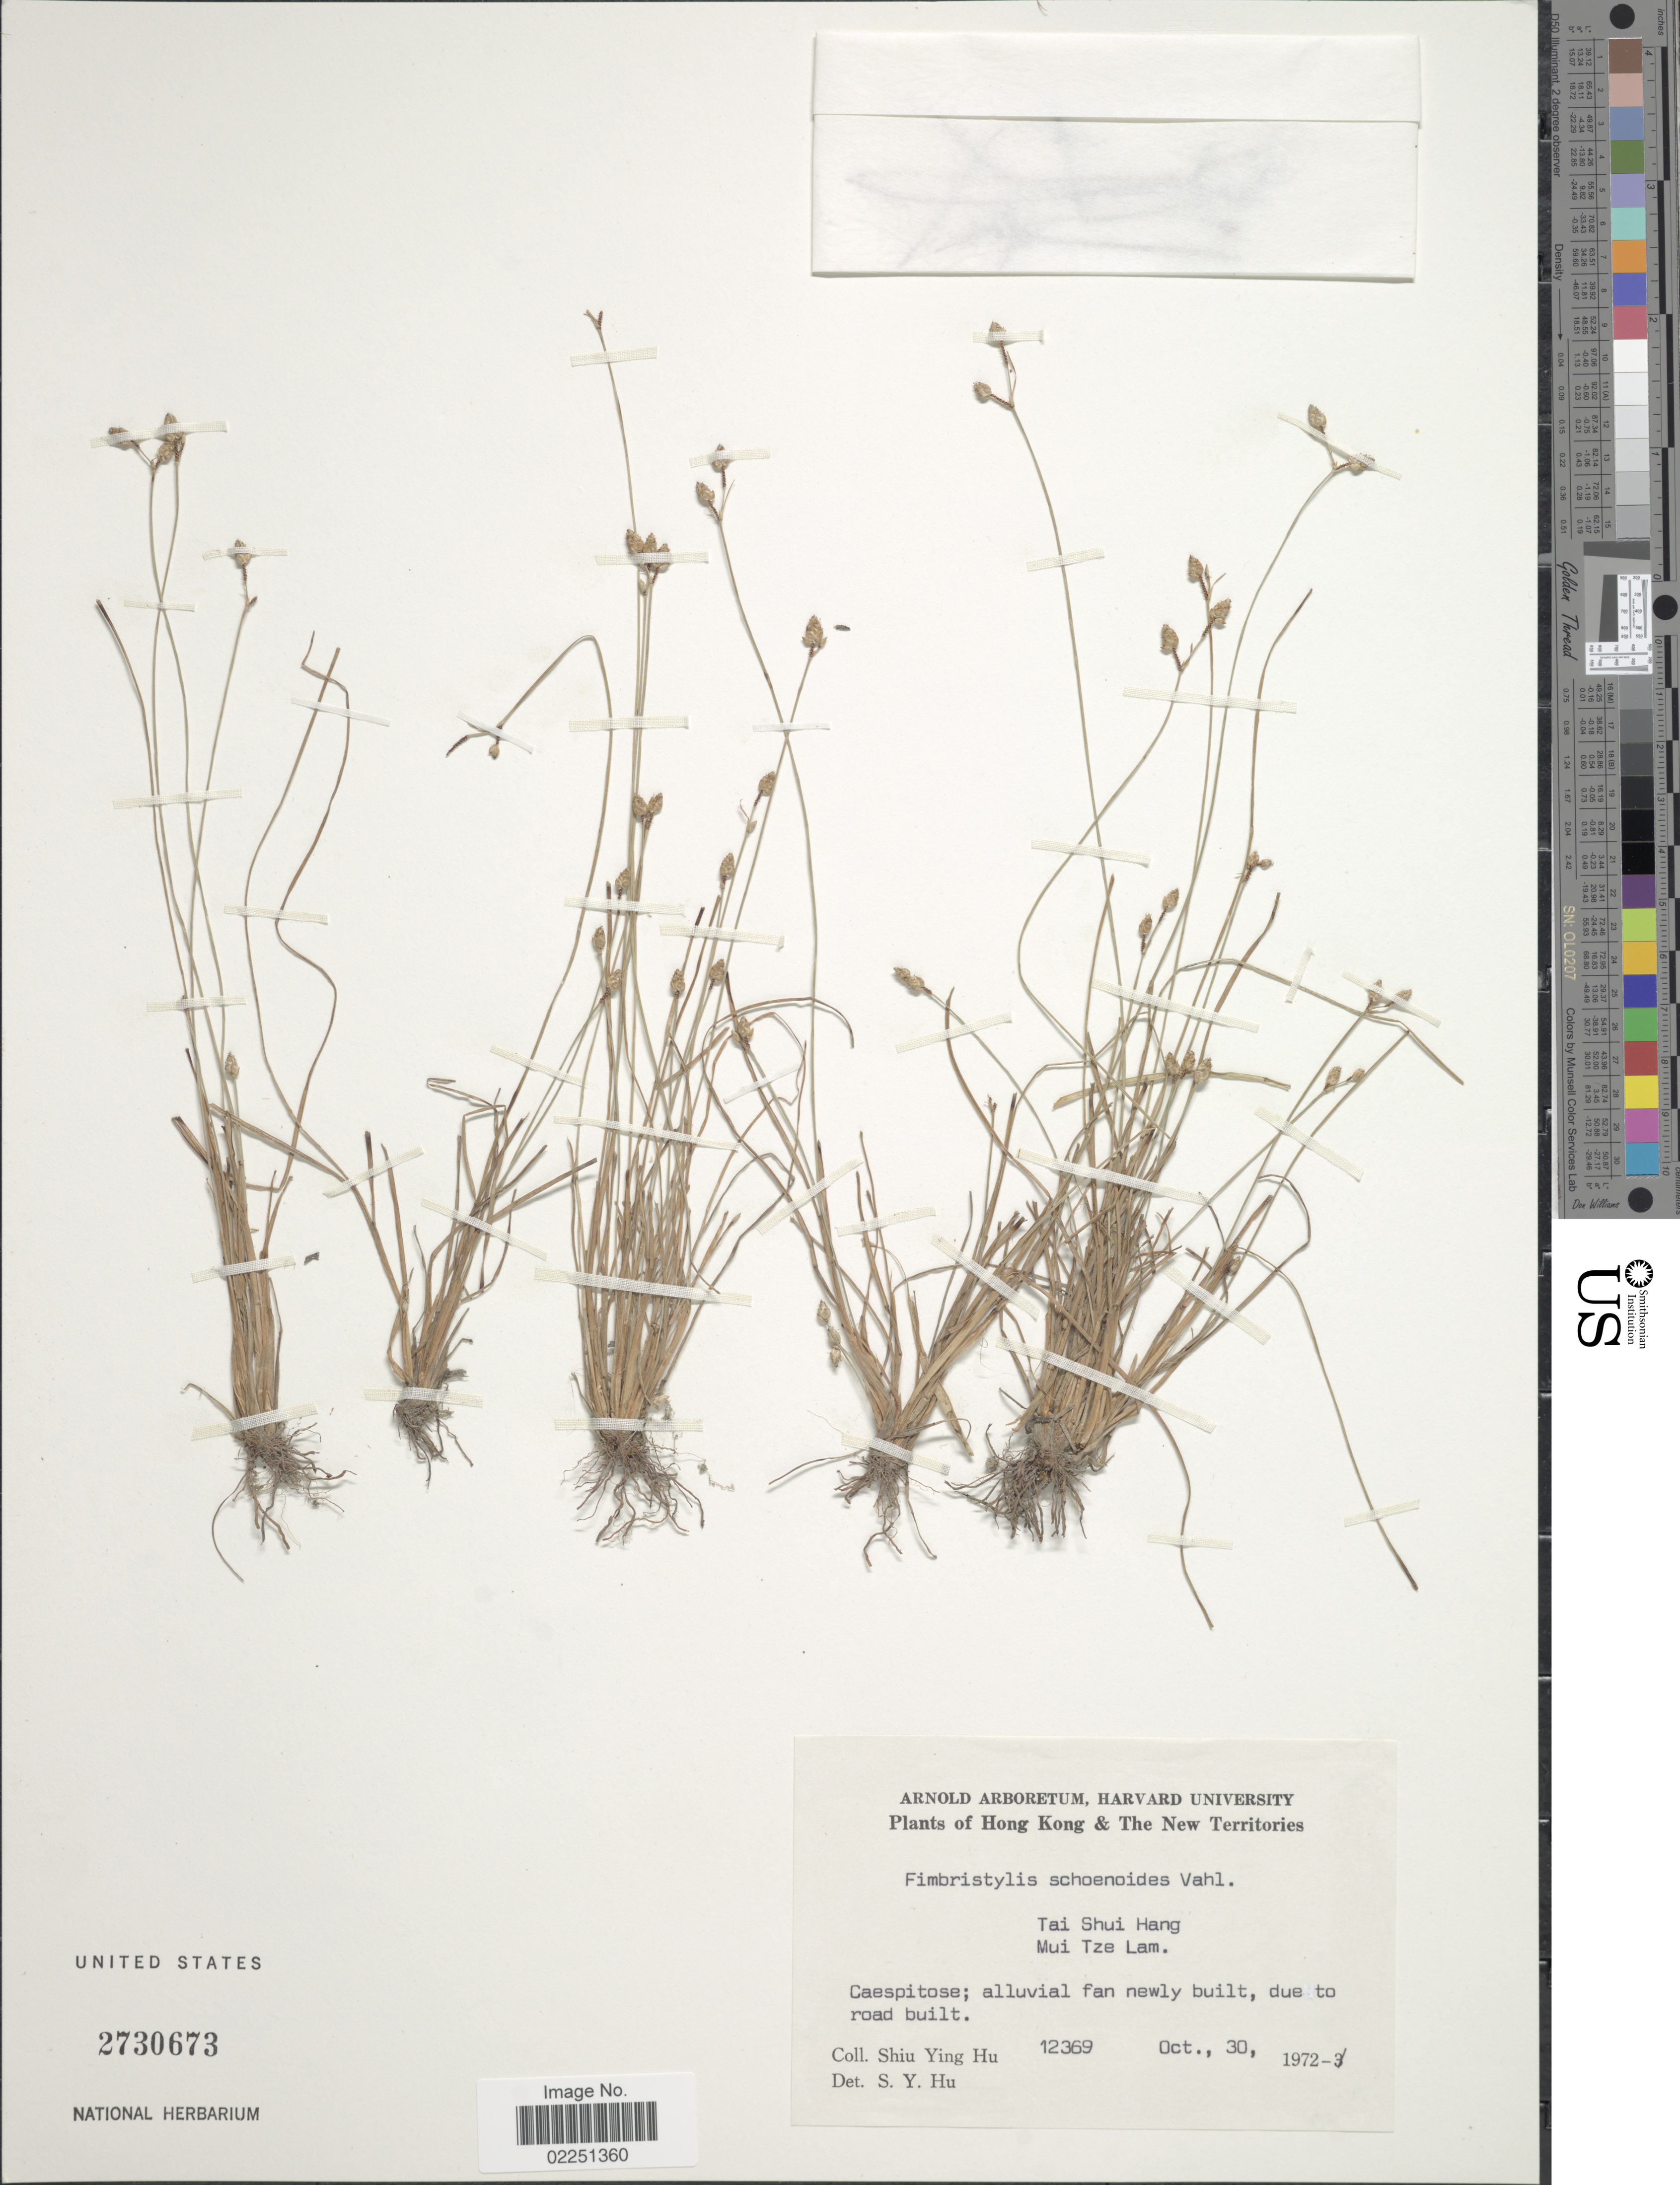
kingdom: Plantae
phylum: Tracheophyta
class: Liliopsida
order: Poales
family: Cyperaceae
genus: Fimbristylis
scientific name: Fimbristylis schoenoides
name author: (Retz.) Vahl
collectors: S. Y. Hu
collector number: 12369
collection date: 1972-10-30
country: China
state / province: Hong Kong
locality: The New Territories, Tai Shui Hang, Mui Tze Lam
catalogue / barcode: US 2730673